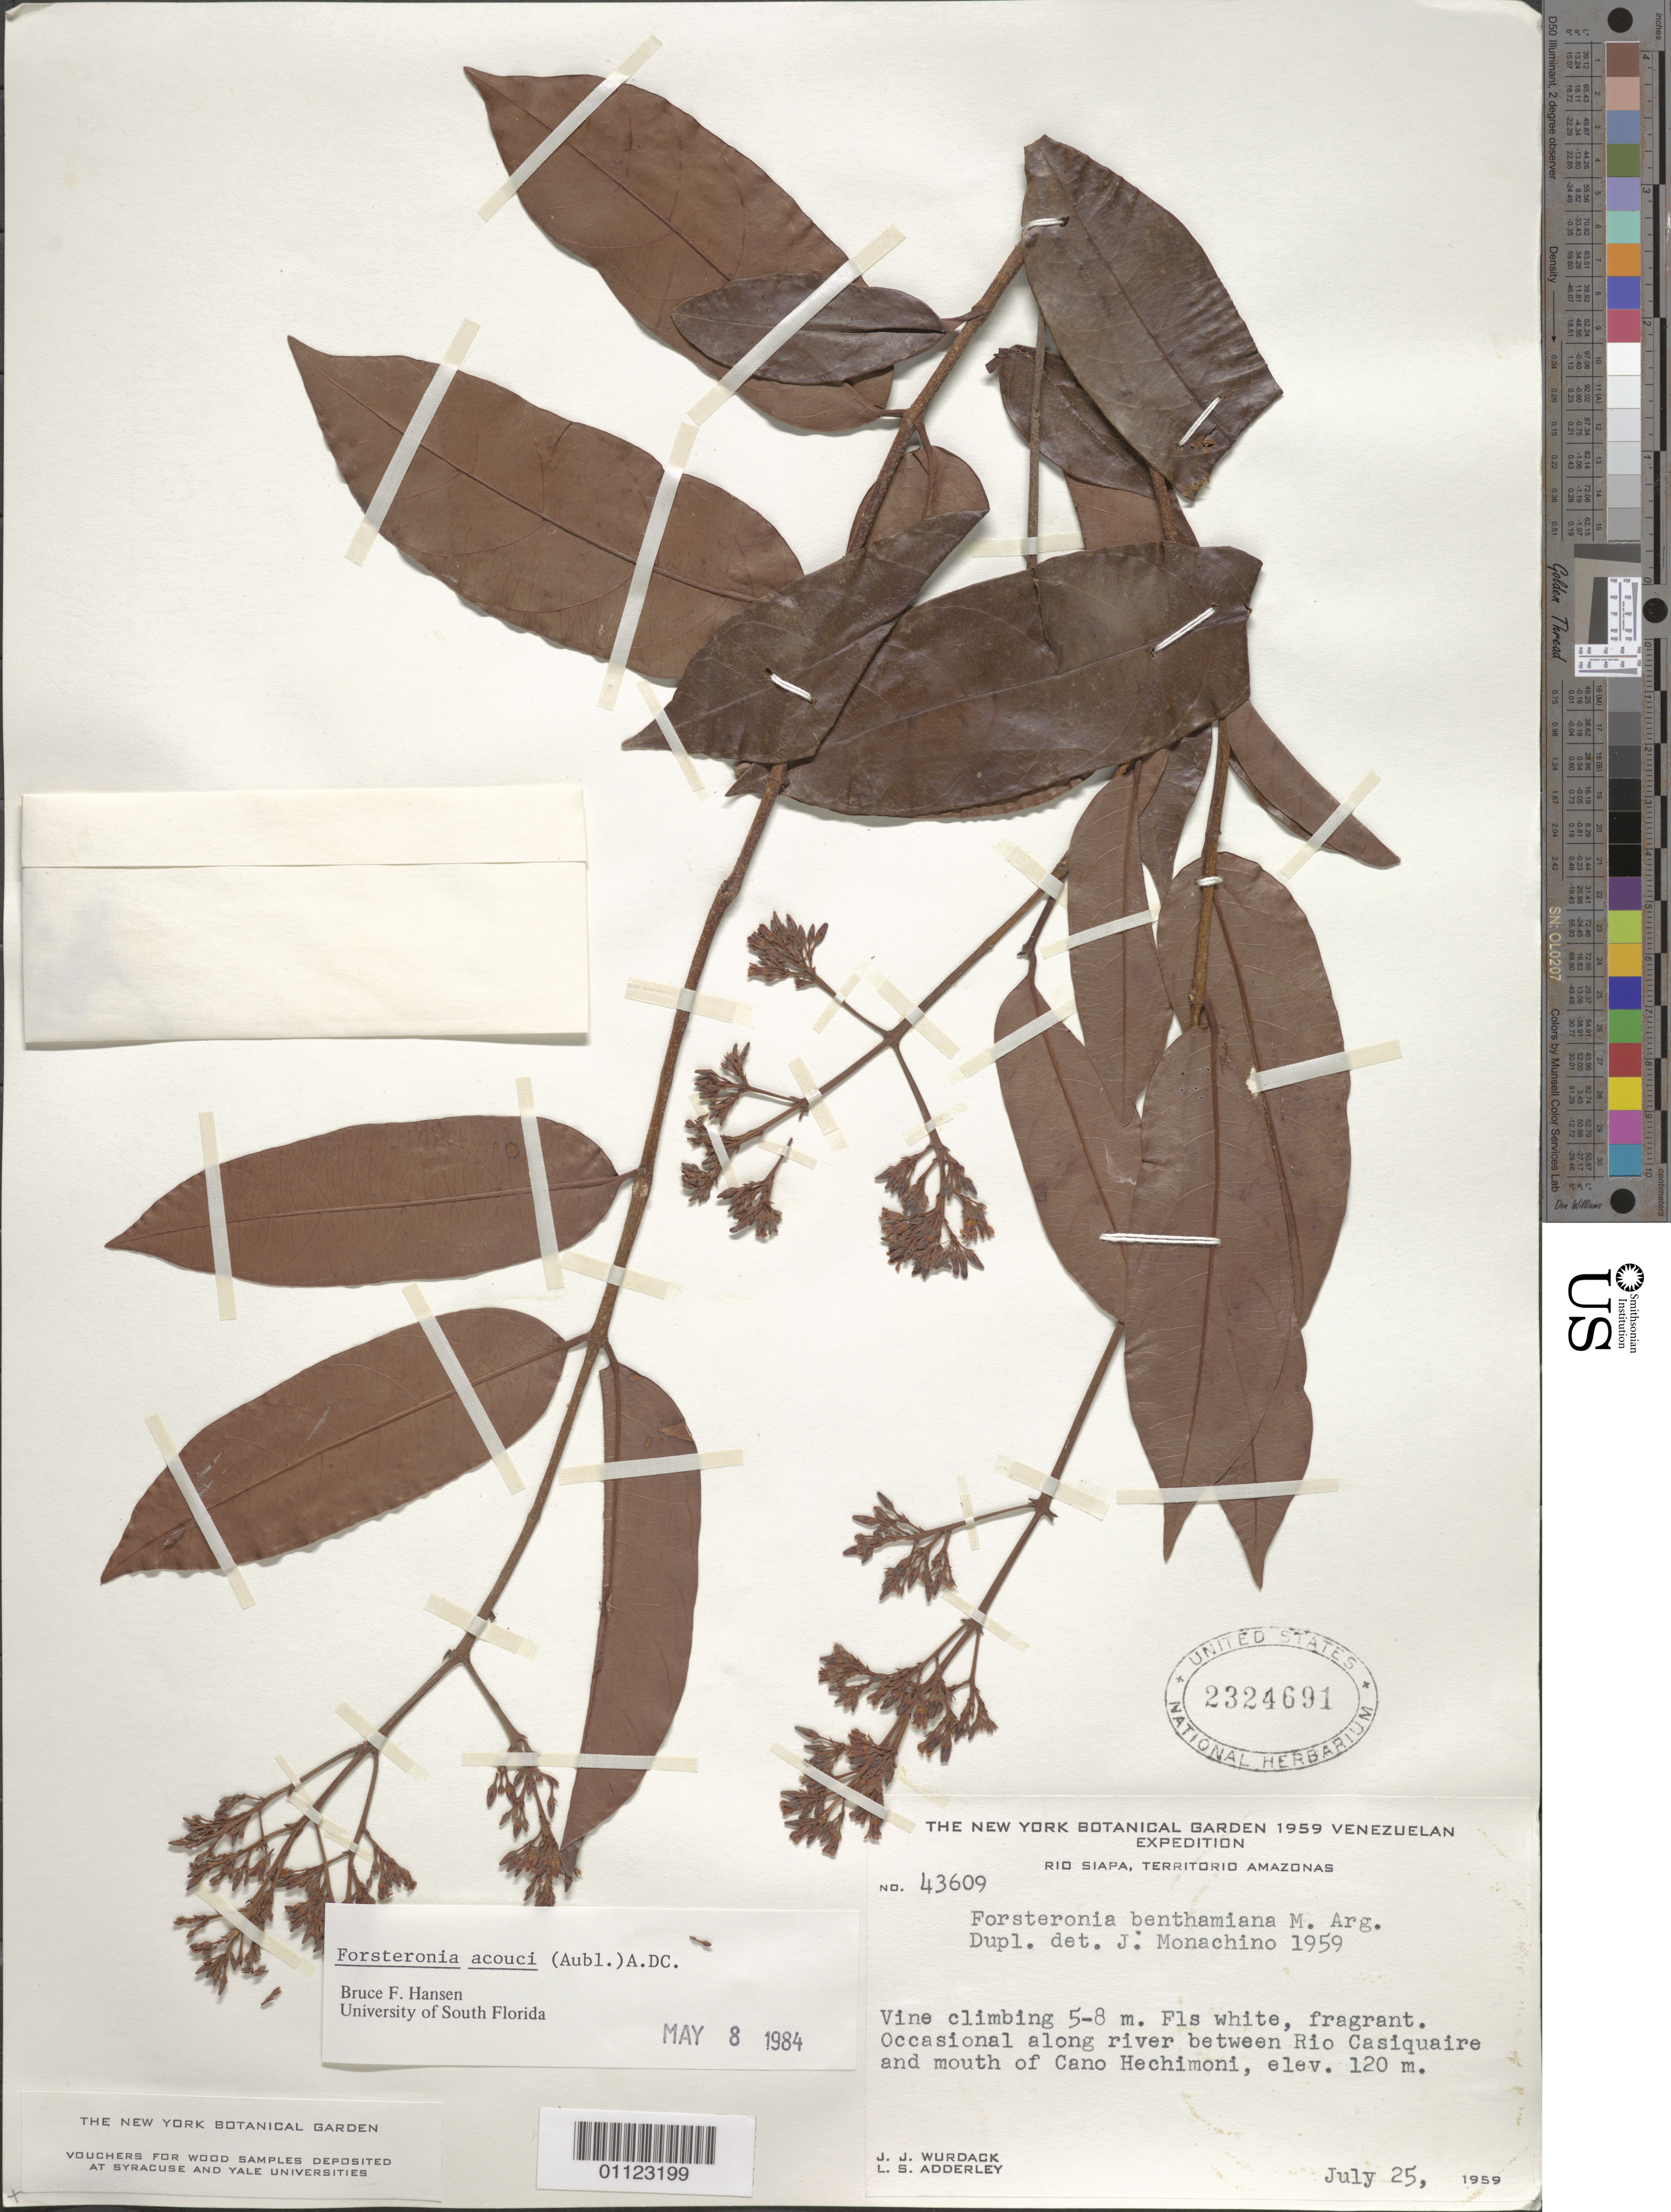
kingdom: Plantae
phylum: Tracheophyta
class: Magnoliopsida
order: Gentianales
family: Apocynaceae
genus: Forsteronia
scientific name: Forsteronia acouci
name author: (Aubl.) A. DC.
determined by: Hansen, Bruce F., Curator (USF), University of South Florida (UNITED STATES)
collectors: J. J. Wurdack & L. S. Adderley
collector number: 43609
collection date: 1959-07-25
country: Venezuela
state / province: Amazonas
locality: Along river between Rio Casiquiare and mouth of Cano Hechimoni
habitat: Along river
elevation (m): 120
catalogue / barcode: US 2324691